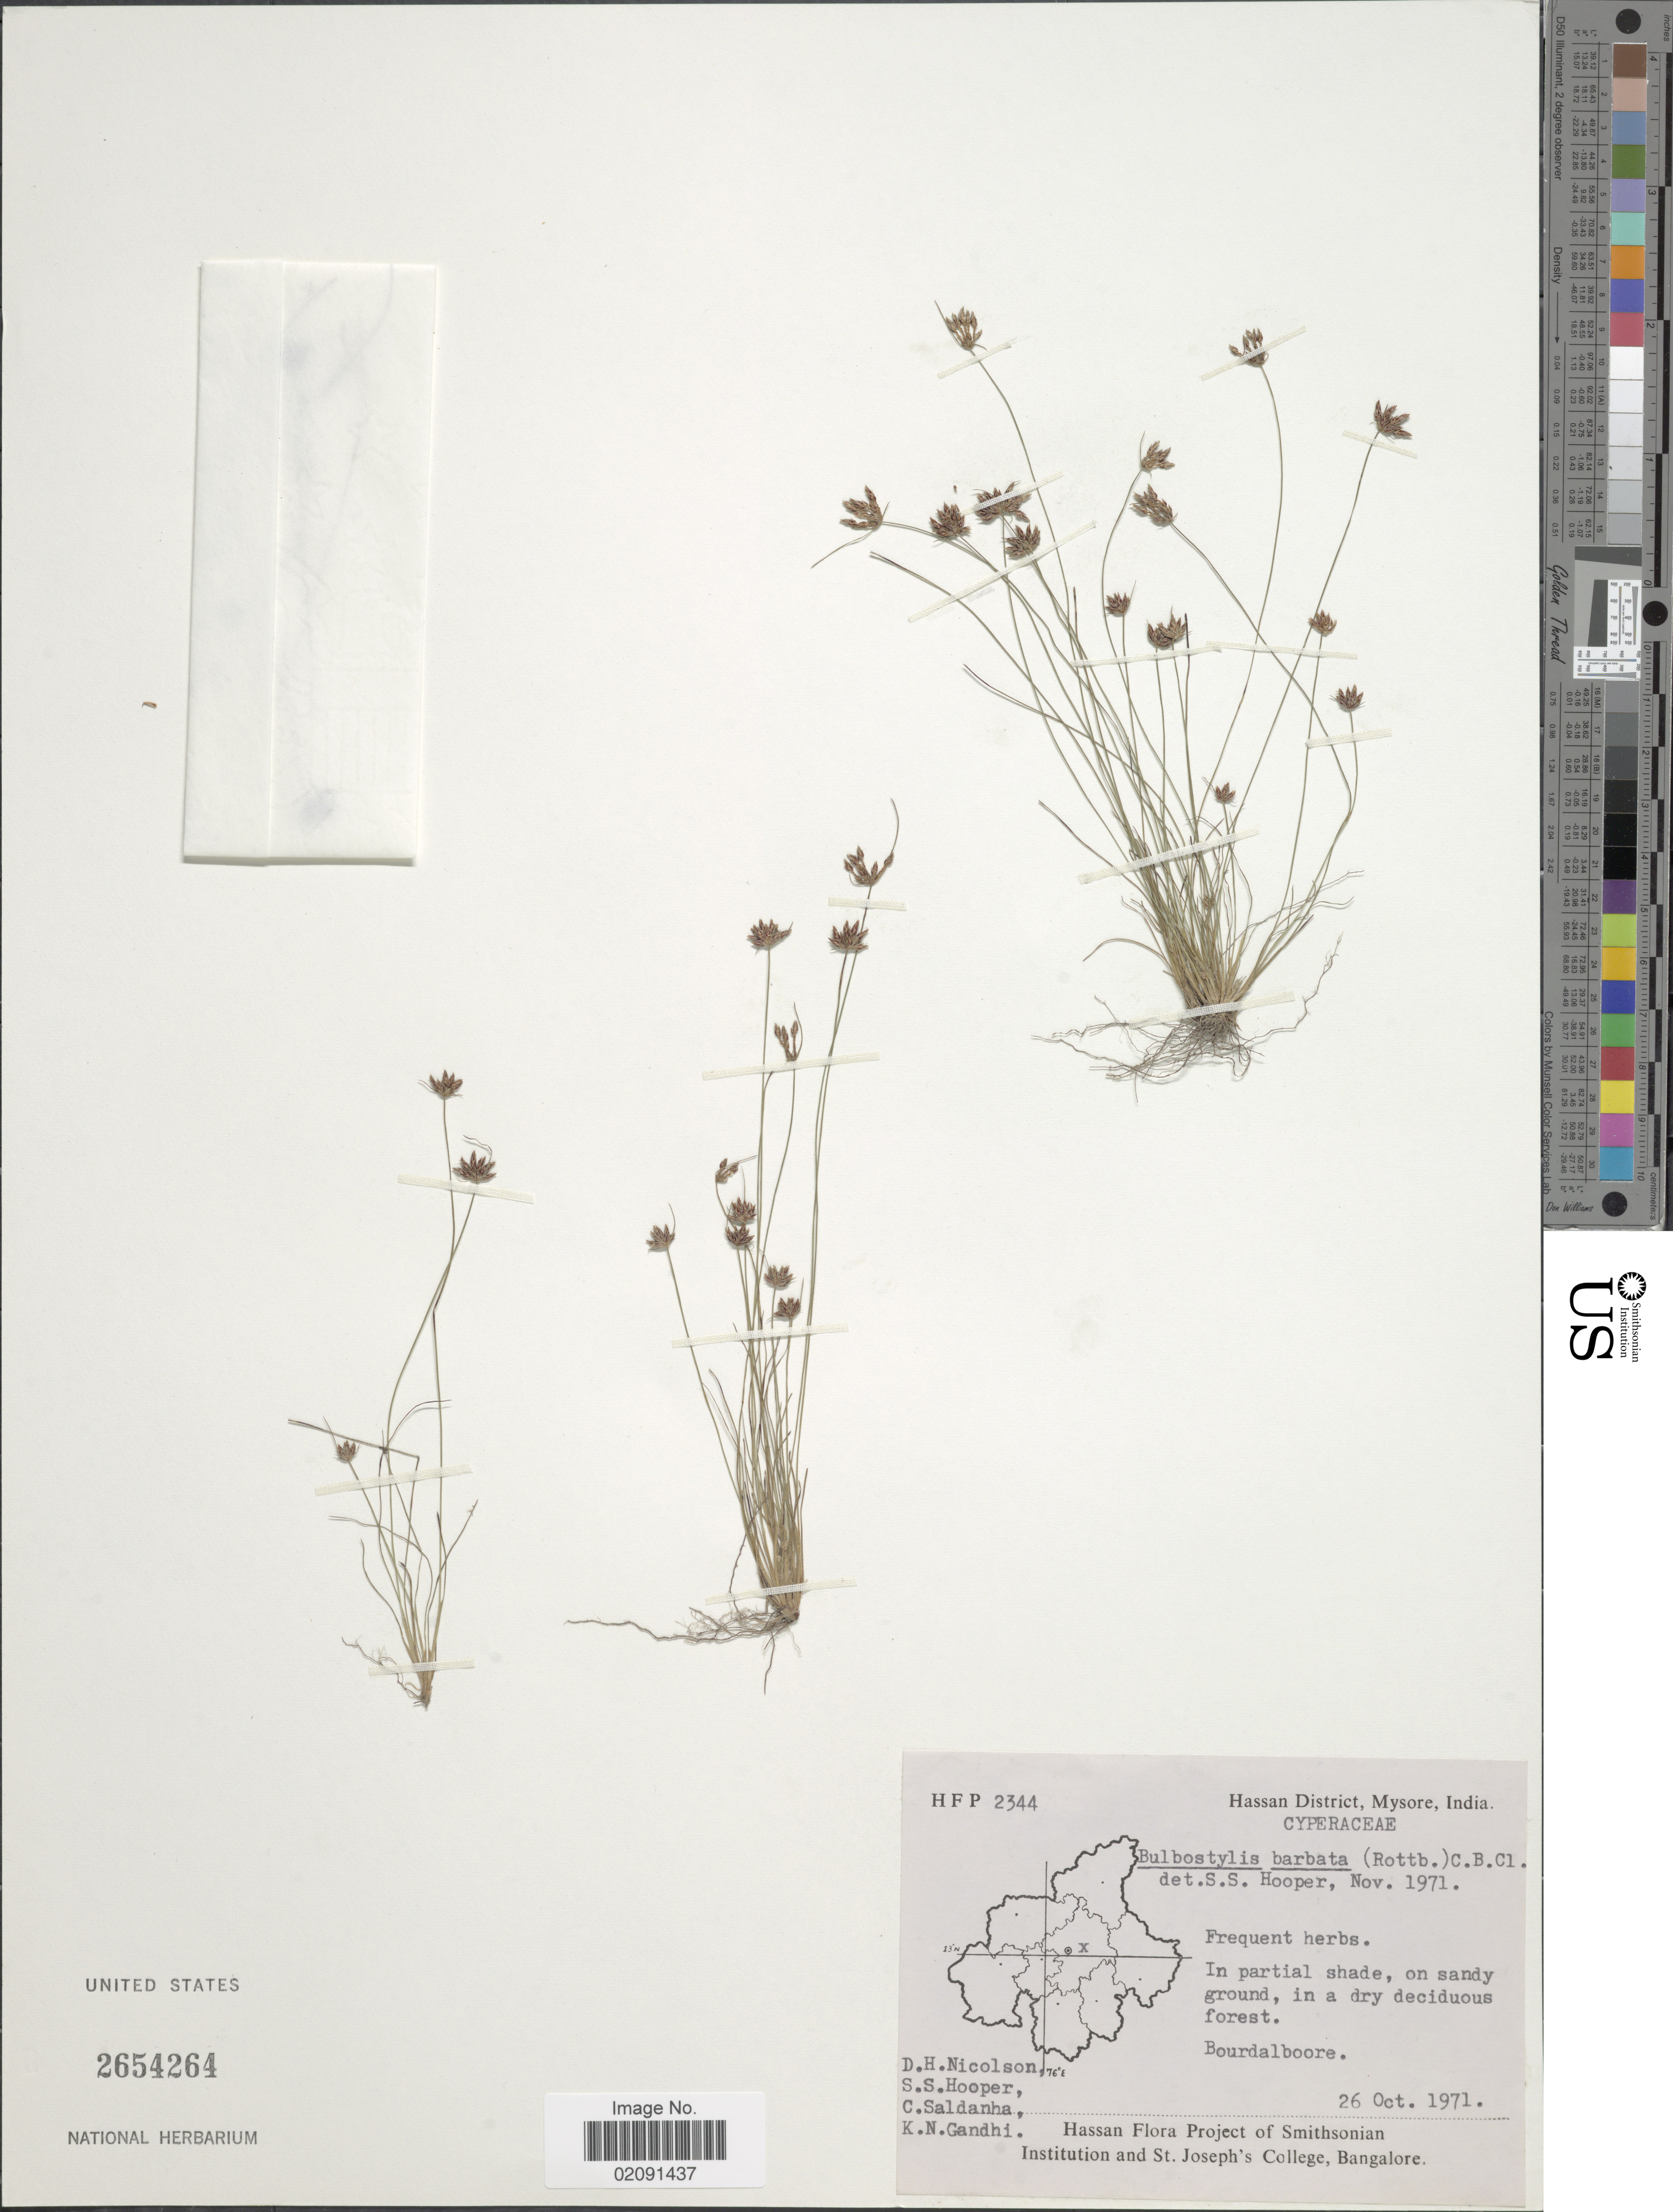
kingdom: Plantae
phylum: Tracheophyta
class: Liliopsida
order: Poales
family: Cyperaceae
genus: Bulbostylis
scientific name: Bulbostylis barbata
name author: (Rottb.) C.B. Clarke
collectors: D. H. Nicolson, S. S. Hooper, C. Saldanha & K. N. Gandhi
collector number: HFP 2344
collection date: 1971-10-26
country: India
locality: Hassan District, Mysore, Bourdalboore.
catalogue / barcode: US 2654264